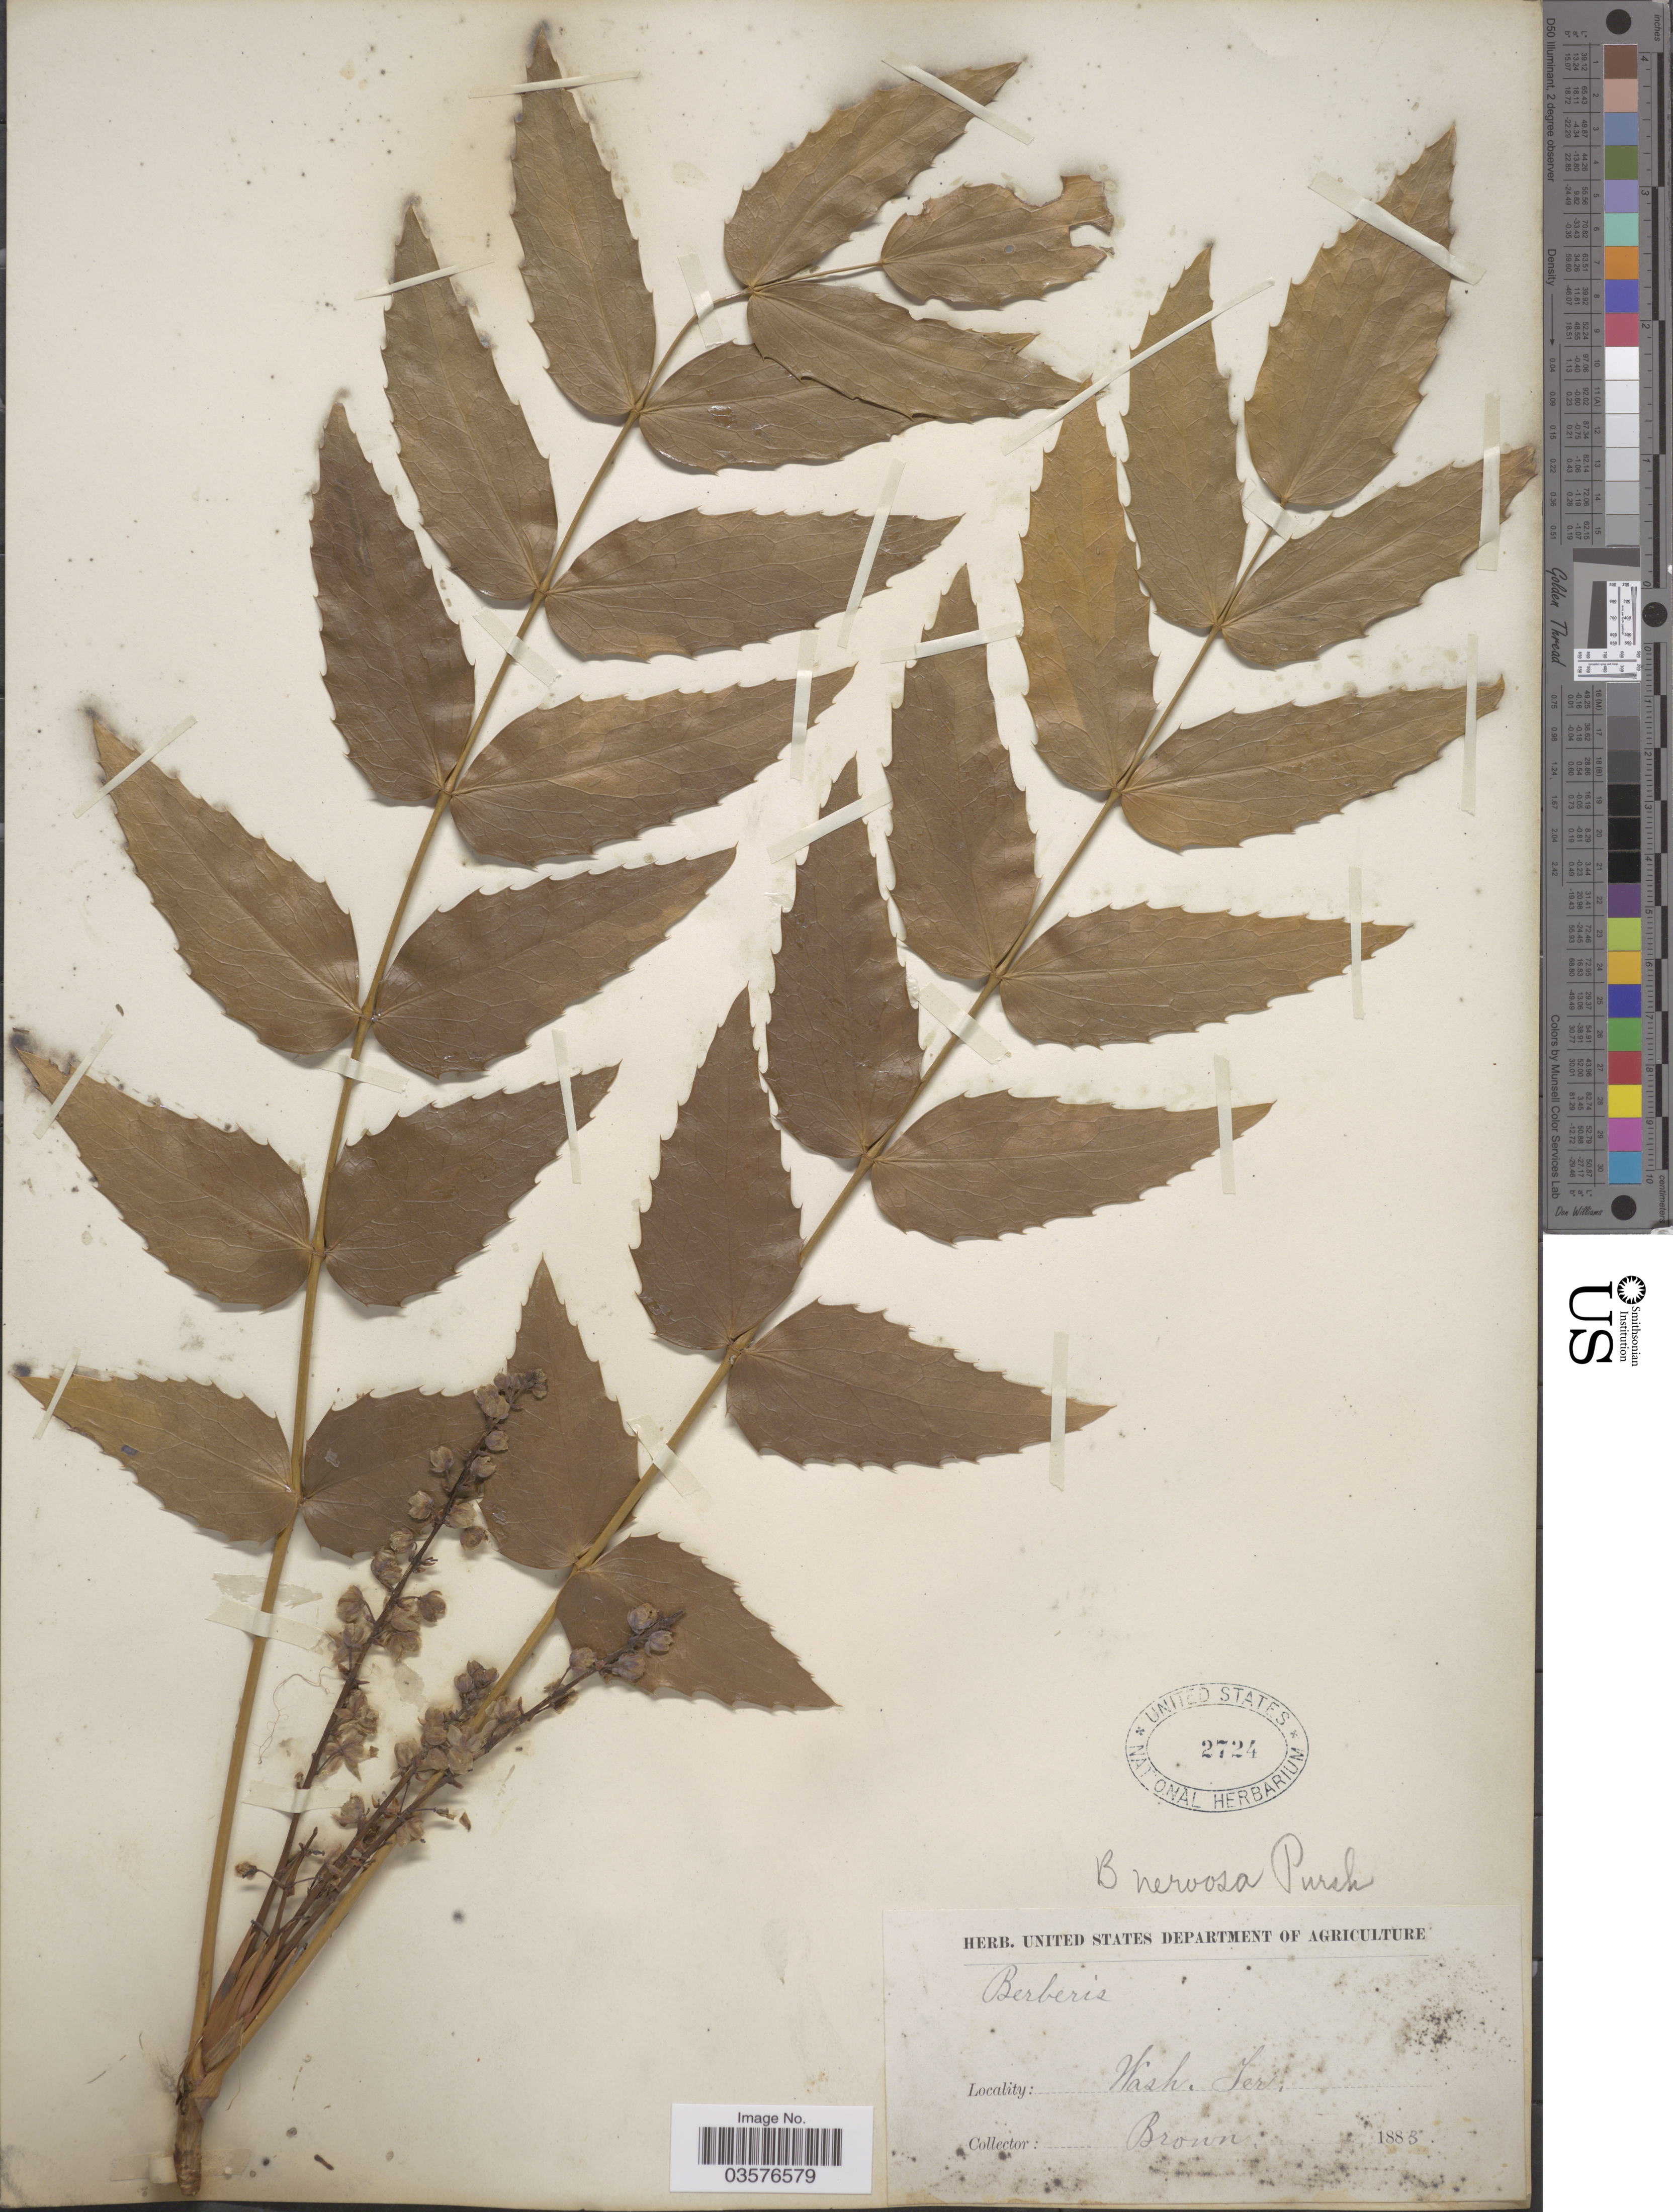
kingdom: Plantae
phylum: Tracheophyta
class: Magnoliopsida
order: Ranunculales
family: Berberidaceae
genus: Mahonia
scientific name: Mahonia nervosa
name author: (Pursh) Nutt.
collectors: -- Brown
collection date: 1883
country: United States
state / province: Washington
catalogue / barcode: US 2724